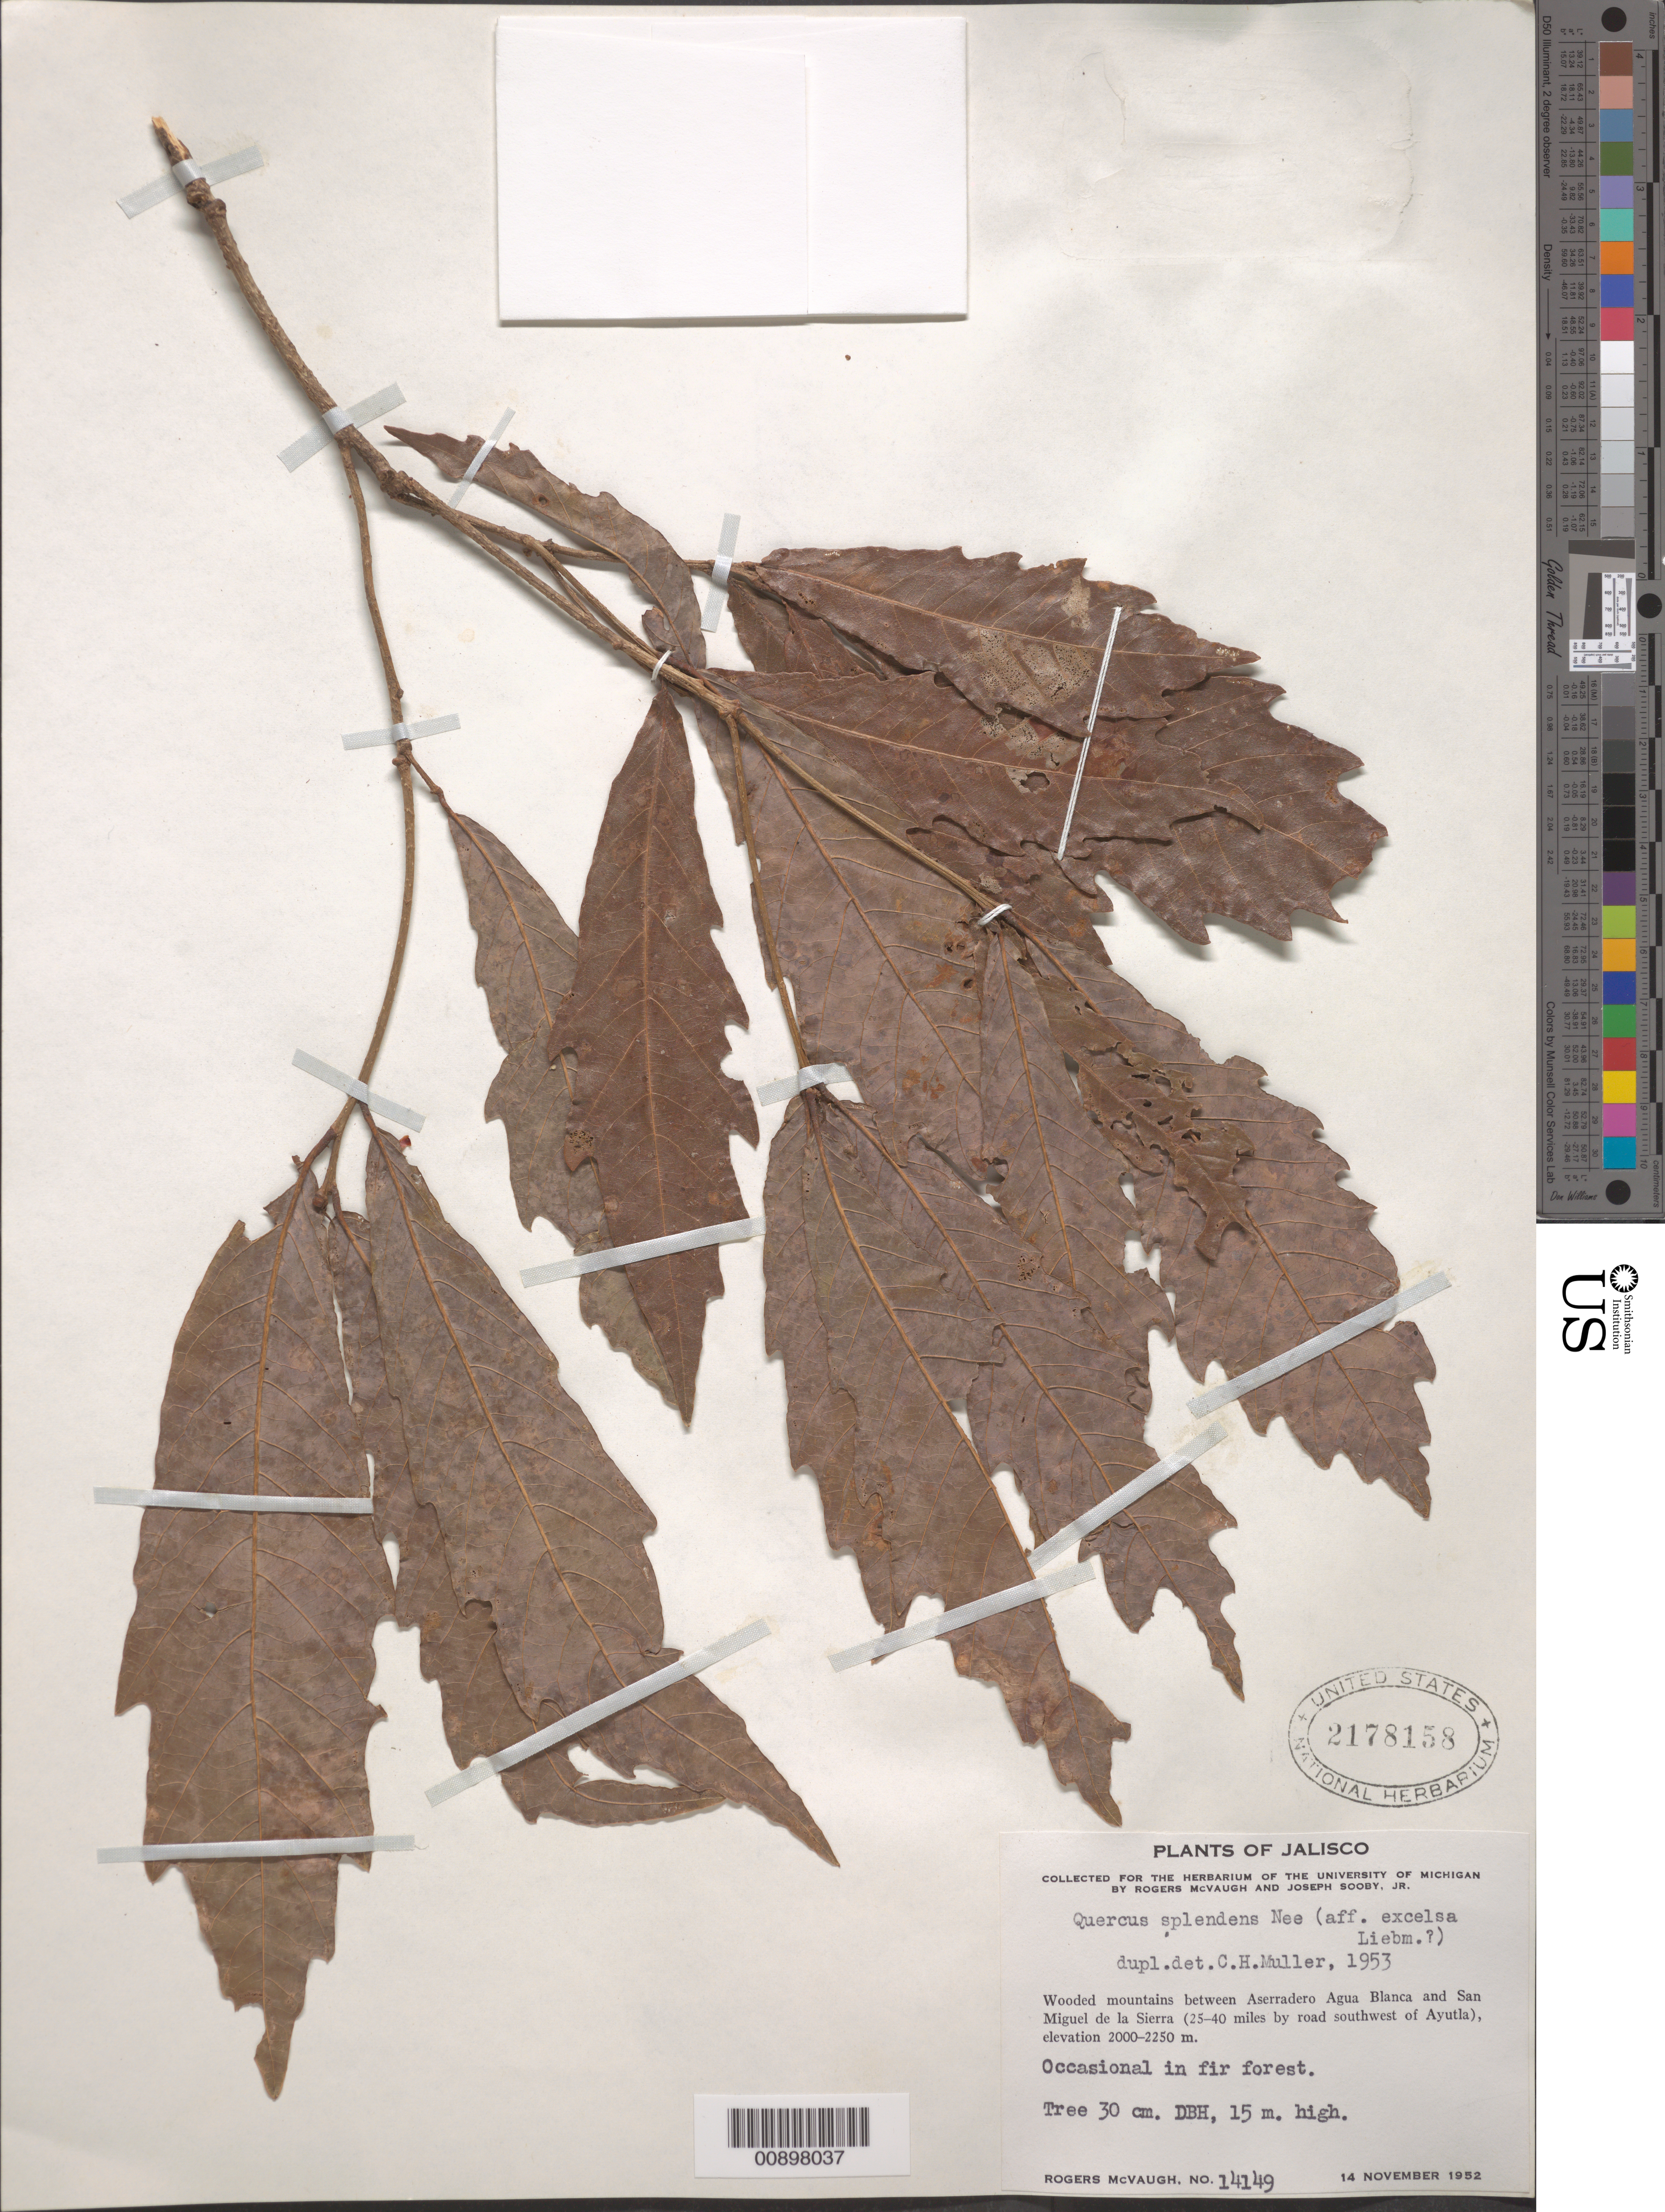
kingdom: Plantae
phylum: Tracheophyta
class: Magnoliopsida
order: Fagales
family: Fagaceae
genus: Quercus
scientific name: Quercus splendens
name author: Née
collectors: R. McVaugh & J. Sooby Jr.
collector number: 14149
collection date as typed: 14 Nov 1952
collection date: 1952-11-14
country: Mexico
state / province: Jalisco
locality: Wooded mountains between Aserradero Agua Blanca and San Miguel de la Sierra (25-40 miles by road southwest of Ayutla).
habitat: In fir forest.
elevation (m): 2250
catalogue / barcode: US 2178158